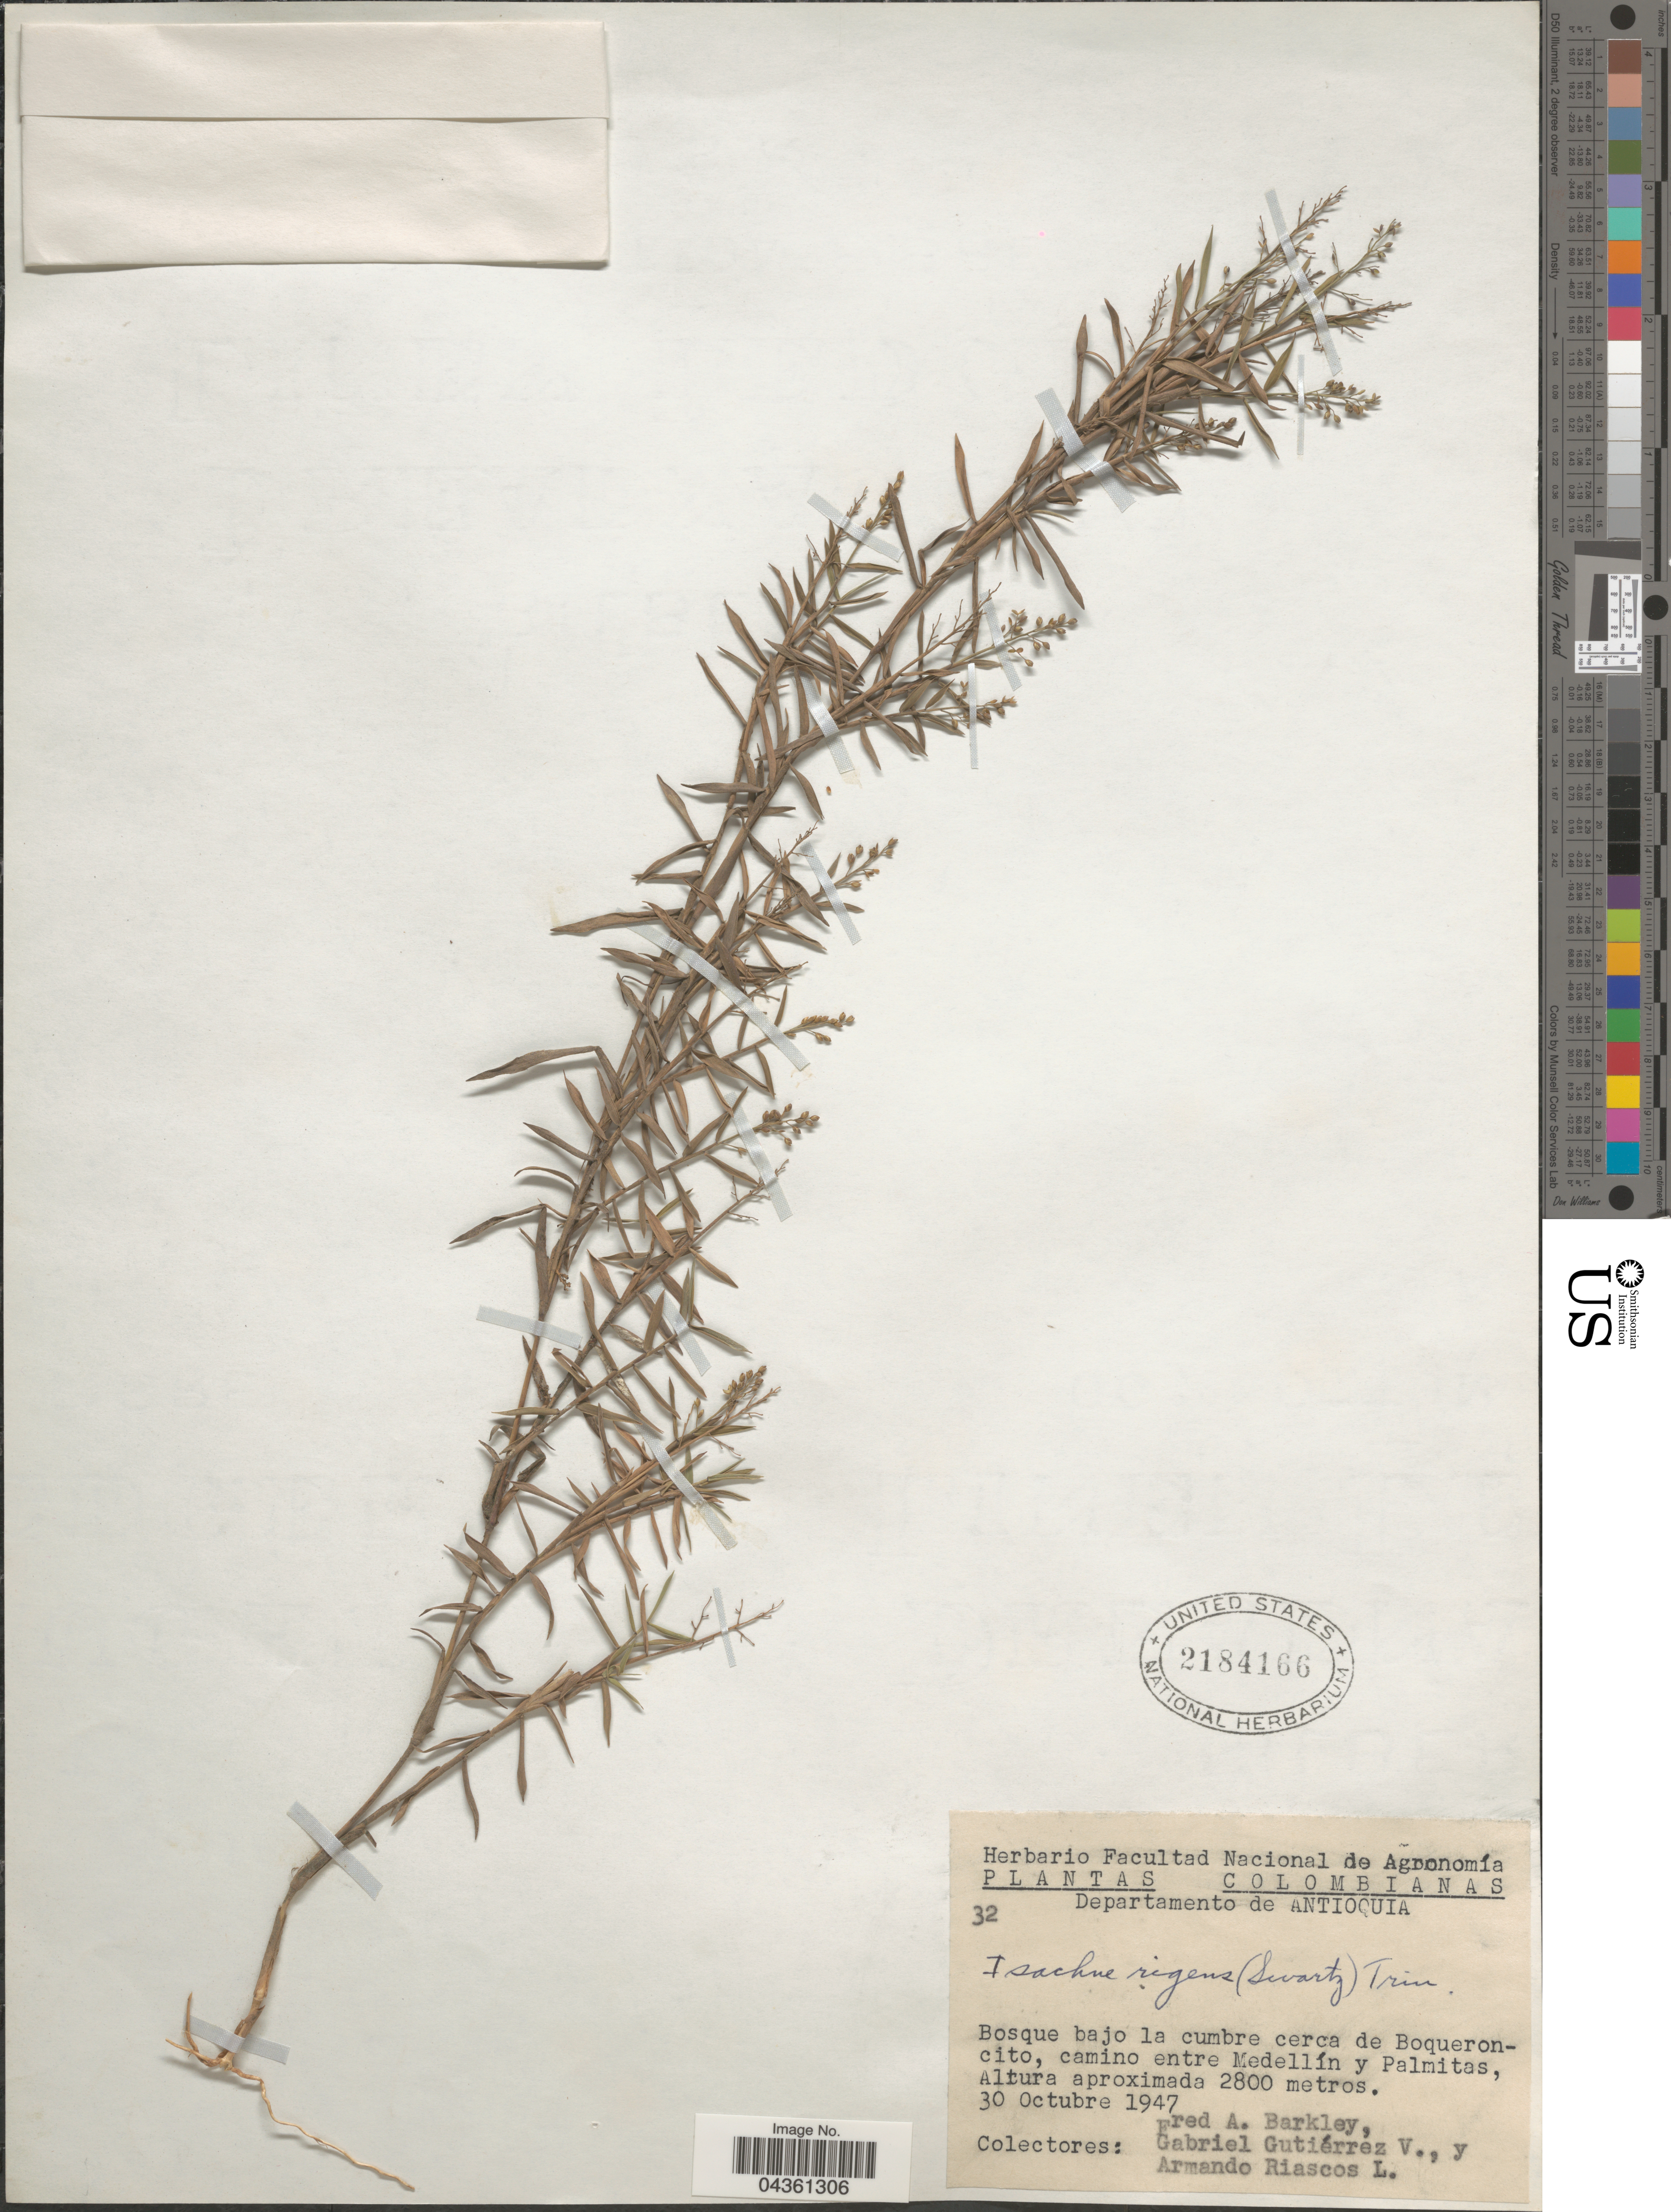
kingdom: Plantae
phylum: Tracheophyta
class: Liliopsida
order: Poales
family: Poaceae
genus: Isachne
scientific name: Isachne rigens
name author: (Sw.) Trin.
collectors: F. A. Barkley, G. Gutiérrez V. & A. Riascos L.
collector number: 32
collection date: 1947-10-30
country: Colombia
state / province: Antioquia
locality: Departamento de Antioquia. Bosque bajo la cumbre cerca de Boqueroncito, camino entre Medellín y Palmitas.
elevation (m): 2800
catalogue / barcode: US 2184166